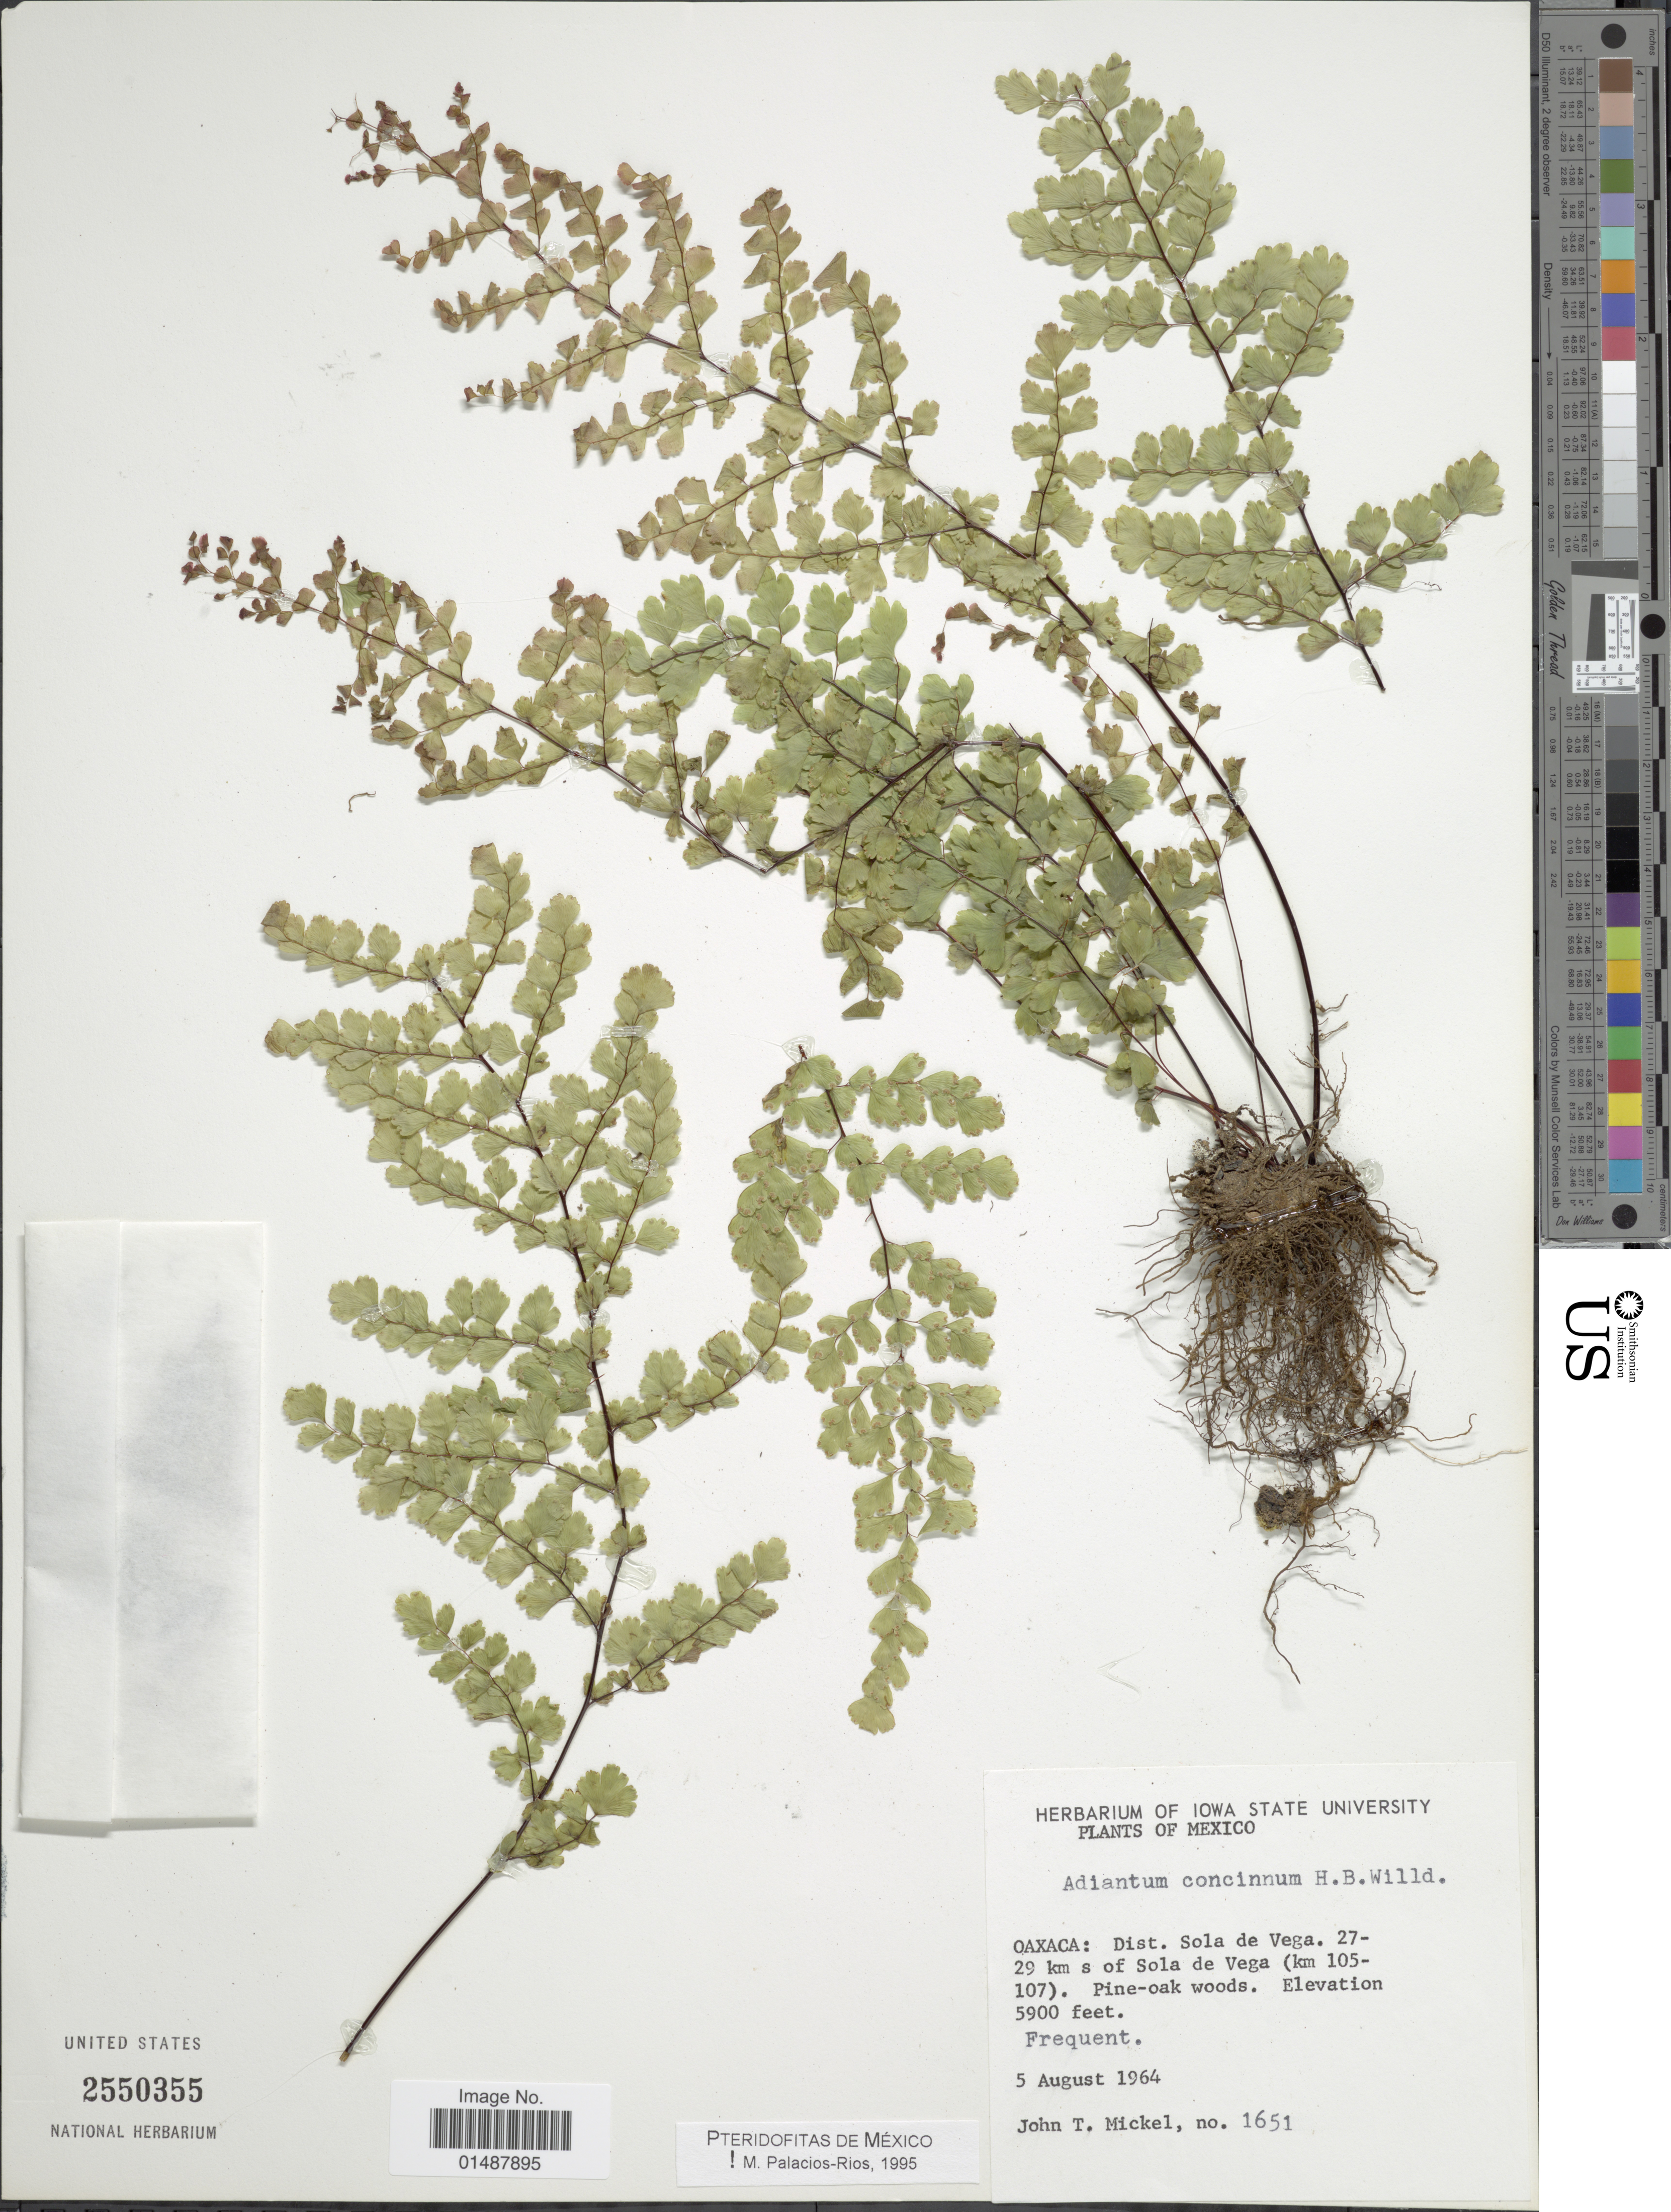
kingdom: Plantae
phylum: Tracheophyta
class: Polypodiopsida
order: Polypodiales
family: Pteridaceae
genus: Adiantum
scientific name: Adiantum concinnum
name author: Humb. & Bonpl. ex Willd.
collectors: J. T. Mickel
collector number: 1651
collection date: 1964-08-05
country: Mexico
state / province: Oaxaca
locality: Dist. Sola de Vega. 27-29 km s of Sola de Vega (km 105-107)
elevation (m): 1798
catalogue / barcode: US 2550355